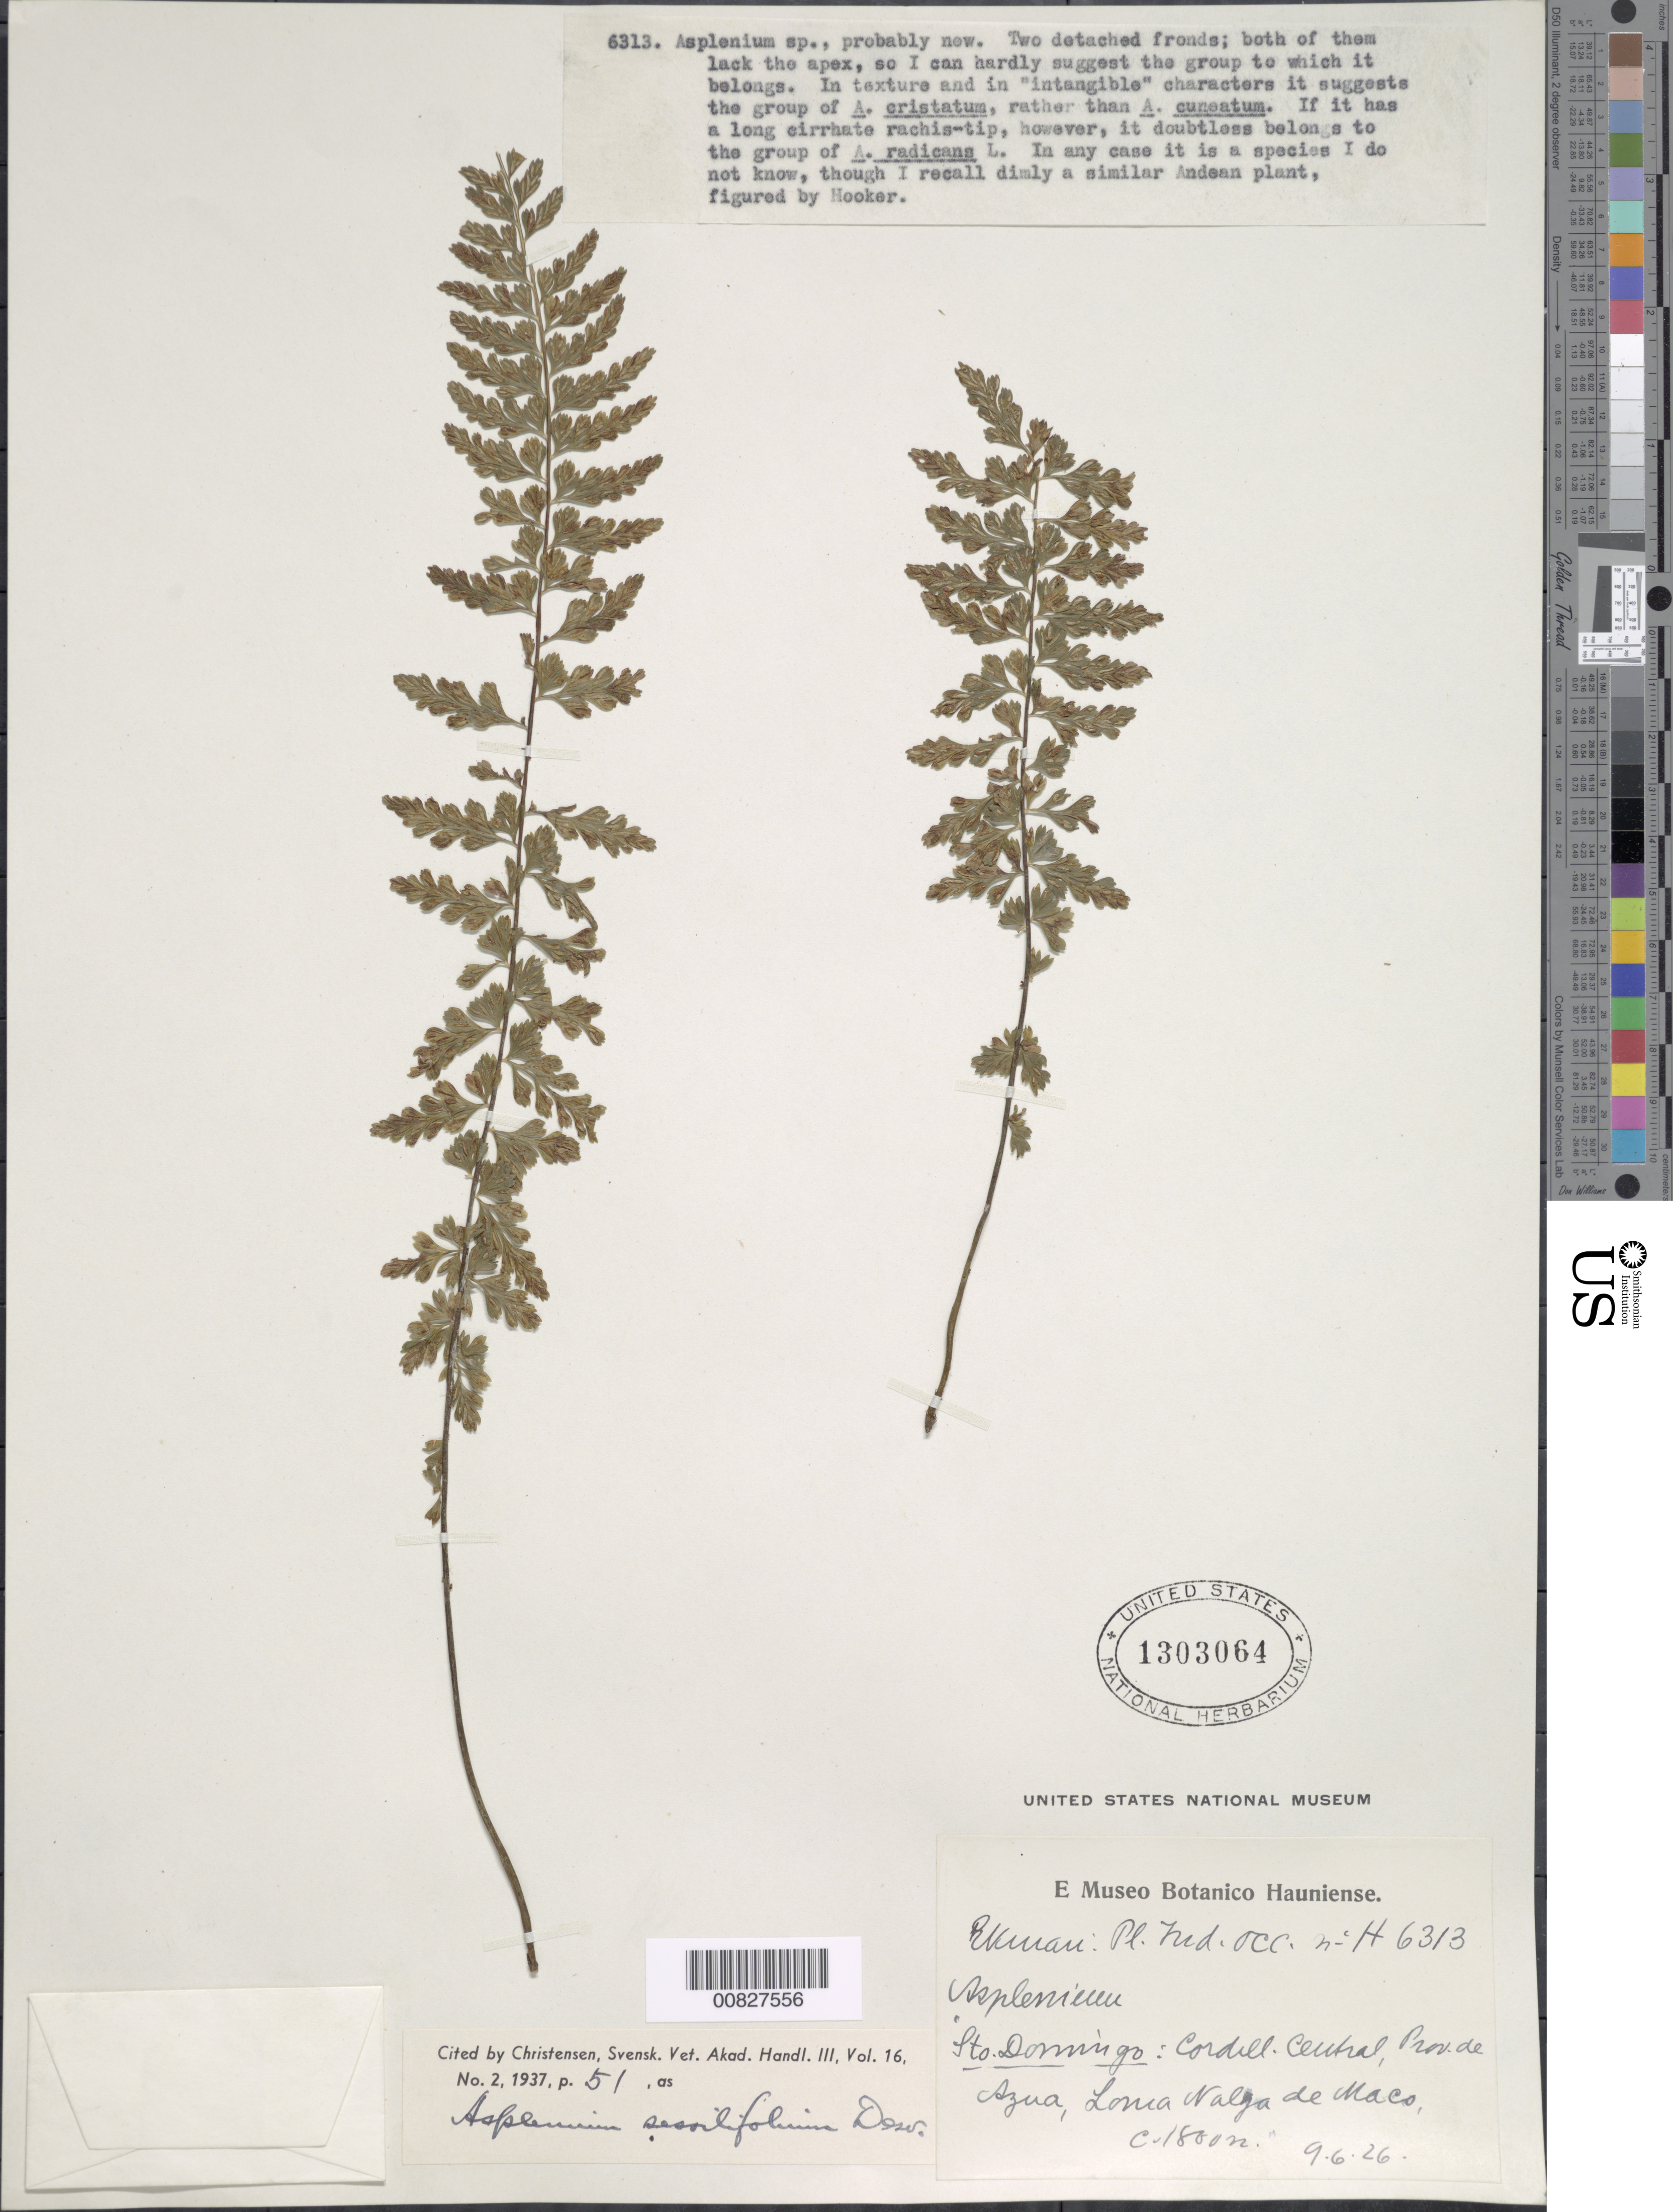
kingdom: Plantae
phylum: Tracheophyta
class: Polypodiopsida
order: Polypodiales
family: Aspleniaceae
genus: Asplenium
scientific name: Asplenium sessilifolium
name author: Desv.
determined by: Christensen, C. F. A.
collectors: E. L. Ekman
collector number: H 6313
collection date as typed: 09 Jun 1926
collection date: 1926-06-09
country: Dominican Republic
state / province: Azua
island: Hispaniola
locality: Cordillera Central, Loma Najga de Maco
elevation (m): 1800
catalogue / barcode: US 1303064